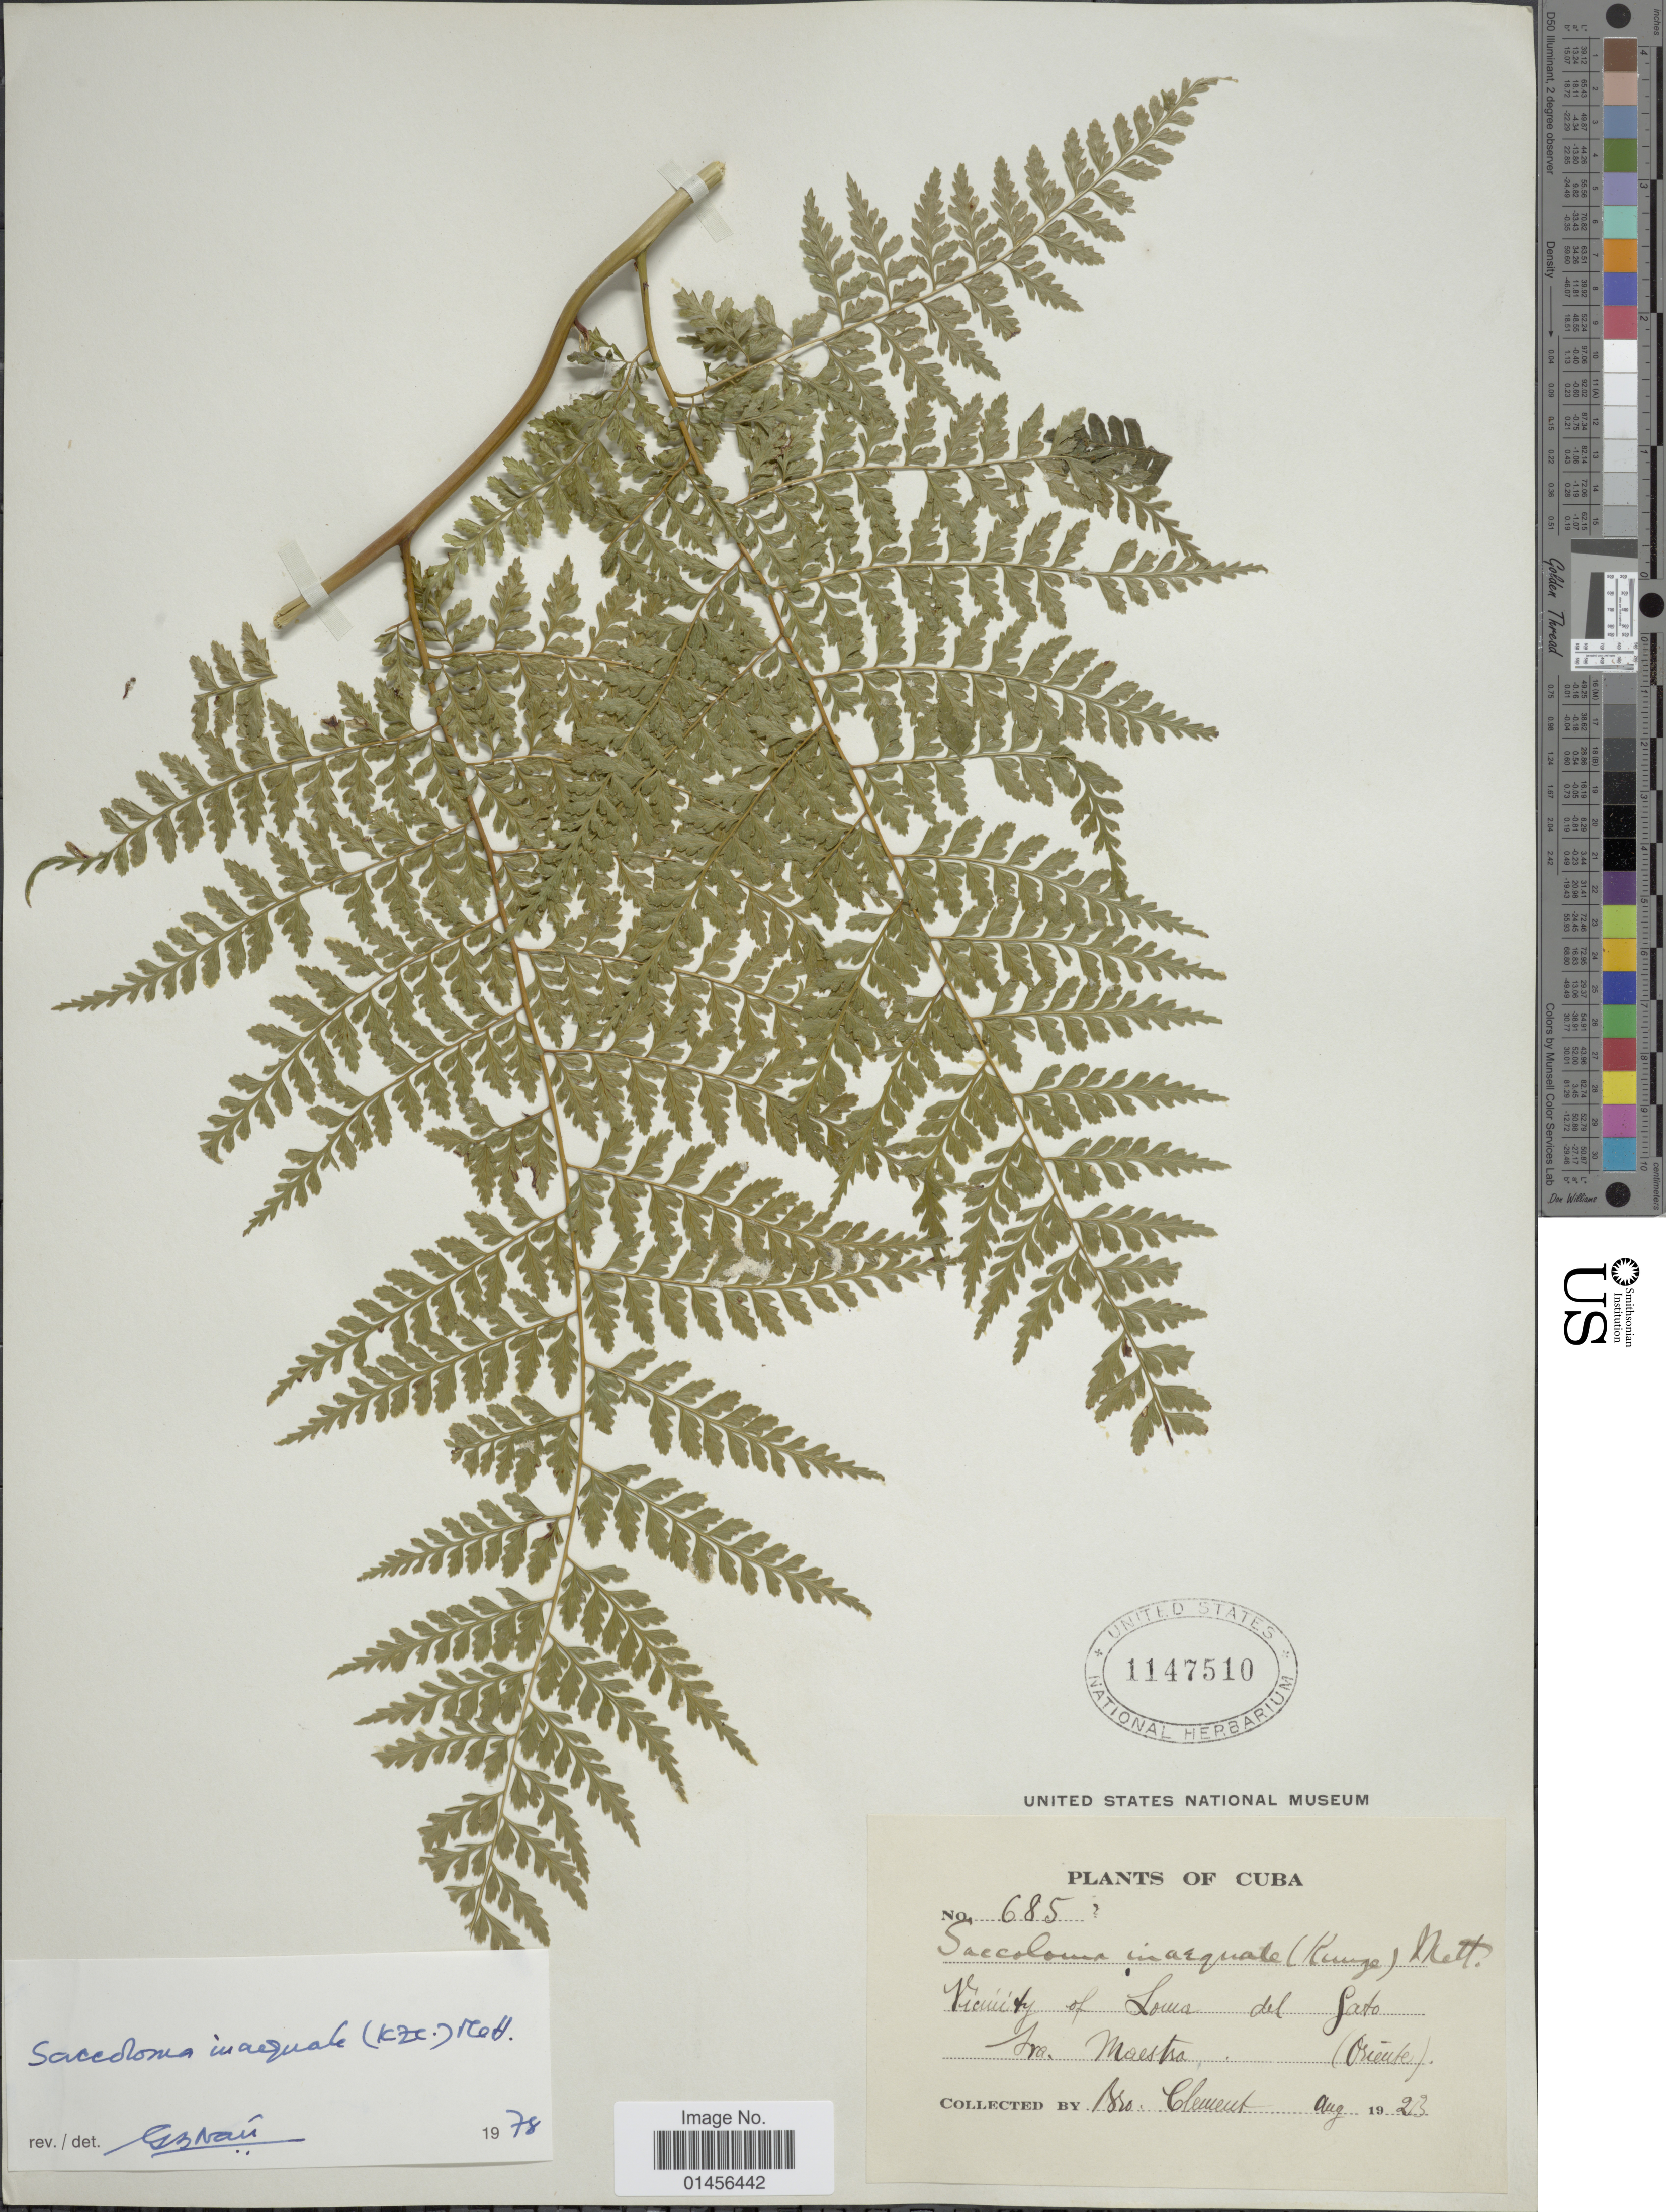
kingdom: Plantae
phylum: Tracheophyta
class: Polypodiopsida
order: Polypodiales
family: Saccolomataceae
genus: Saccoloma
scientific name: Saccoloma inaequale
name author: (Kunze) Mett.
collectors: B. Clement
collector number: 685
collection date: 1923-08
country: Cuba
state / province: Oriente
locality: Vicinity of Loma del Gato Sra Maestra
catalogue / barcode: US 1147510